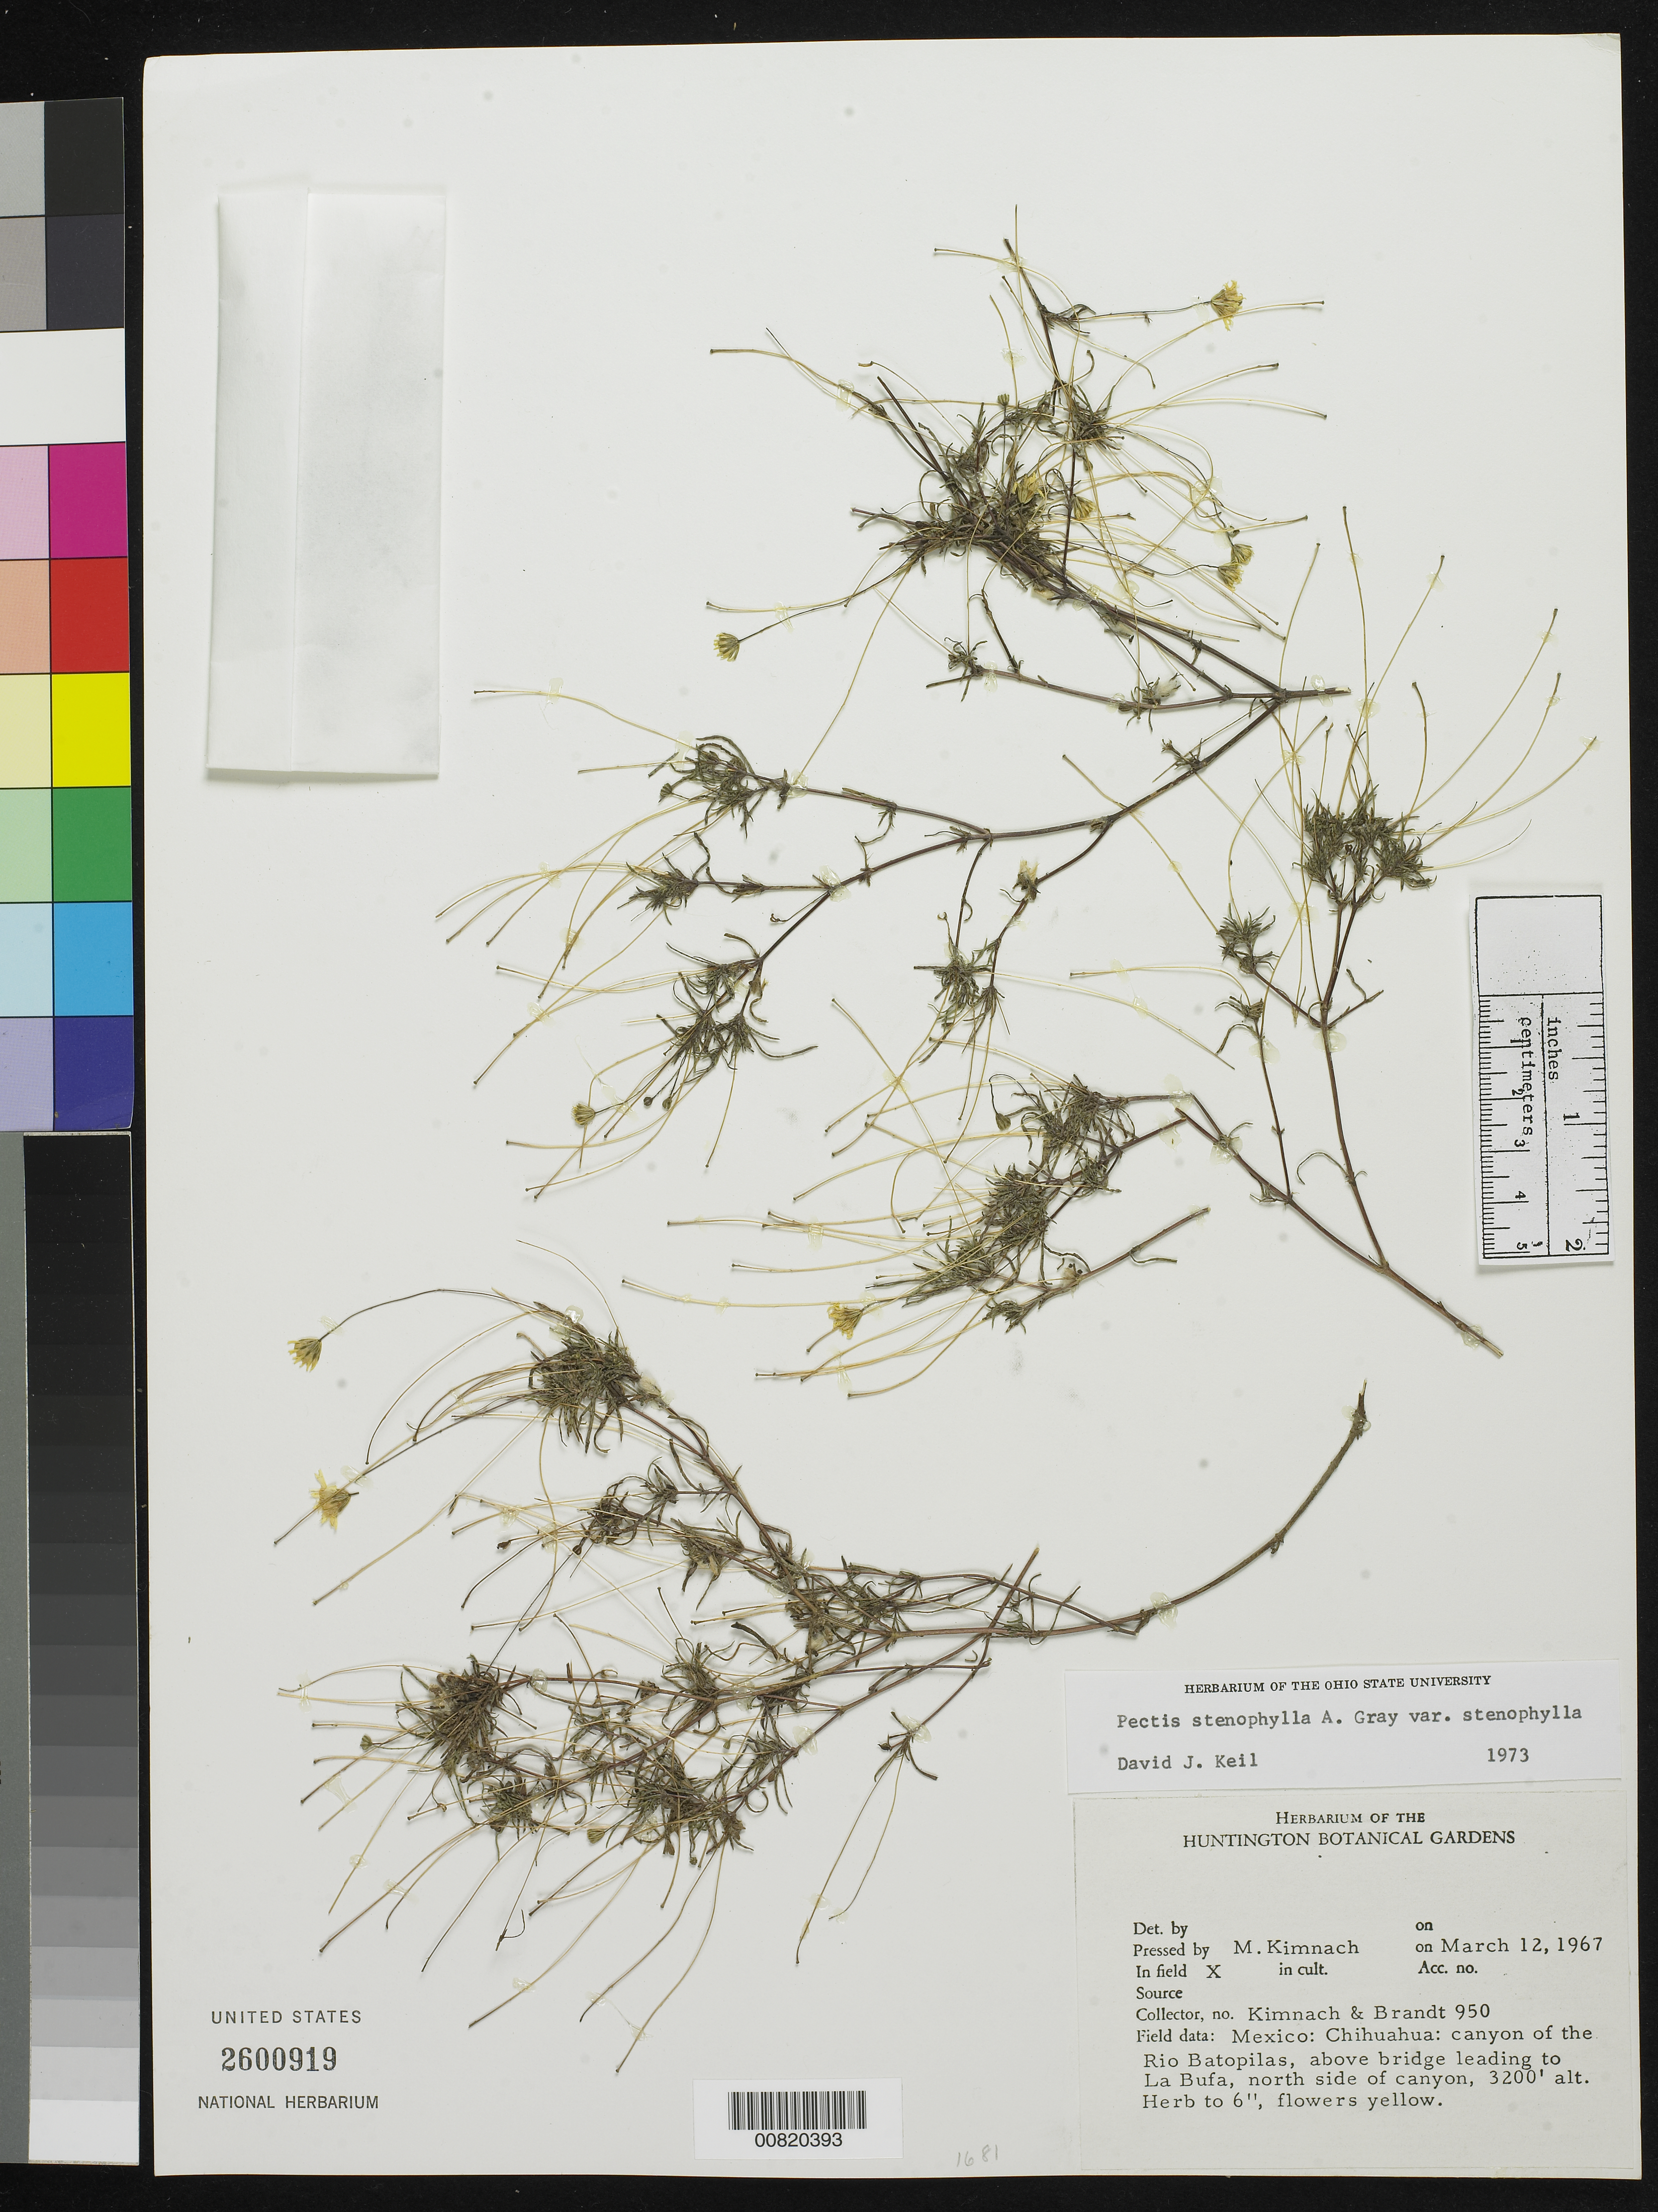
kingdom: Plantae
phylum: Tracheophyta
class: Magnoliopsida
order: Asterales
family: Asteraceae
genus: Pectis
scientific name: Pectis stenophylla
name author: A. Gray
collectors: M. W. Kimnach & -. Brandt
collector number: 950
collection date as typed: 12 Mar 1967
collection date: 1967-03-12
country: Mexico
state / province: Chihuahua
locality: Canyon of the Rio Batopilas, above bridge leading to La Bufa, north side of canyon.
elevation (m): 975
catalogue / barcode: US 2600919